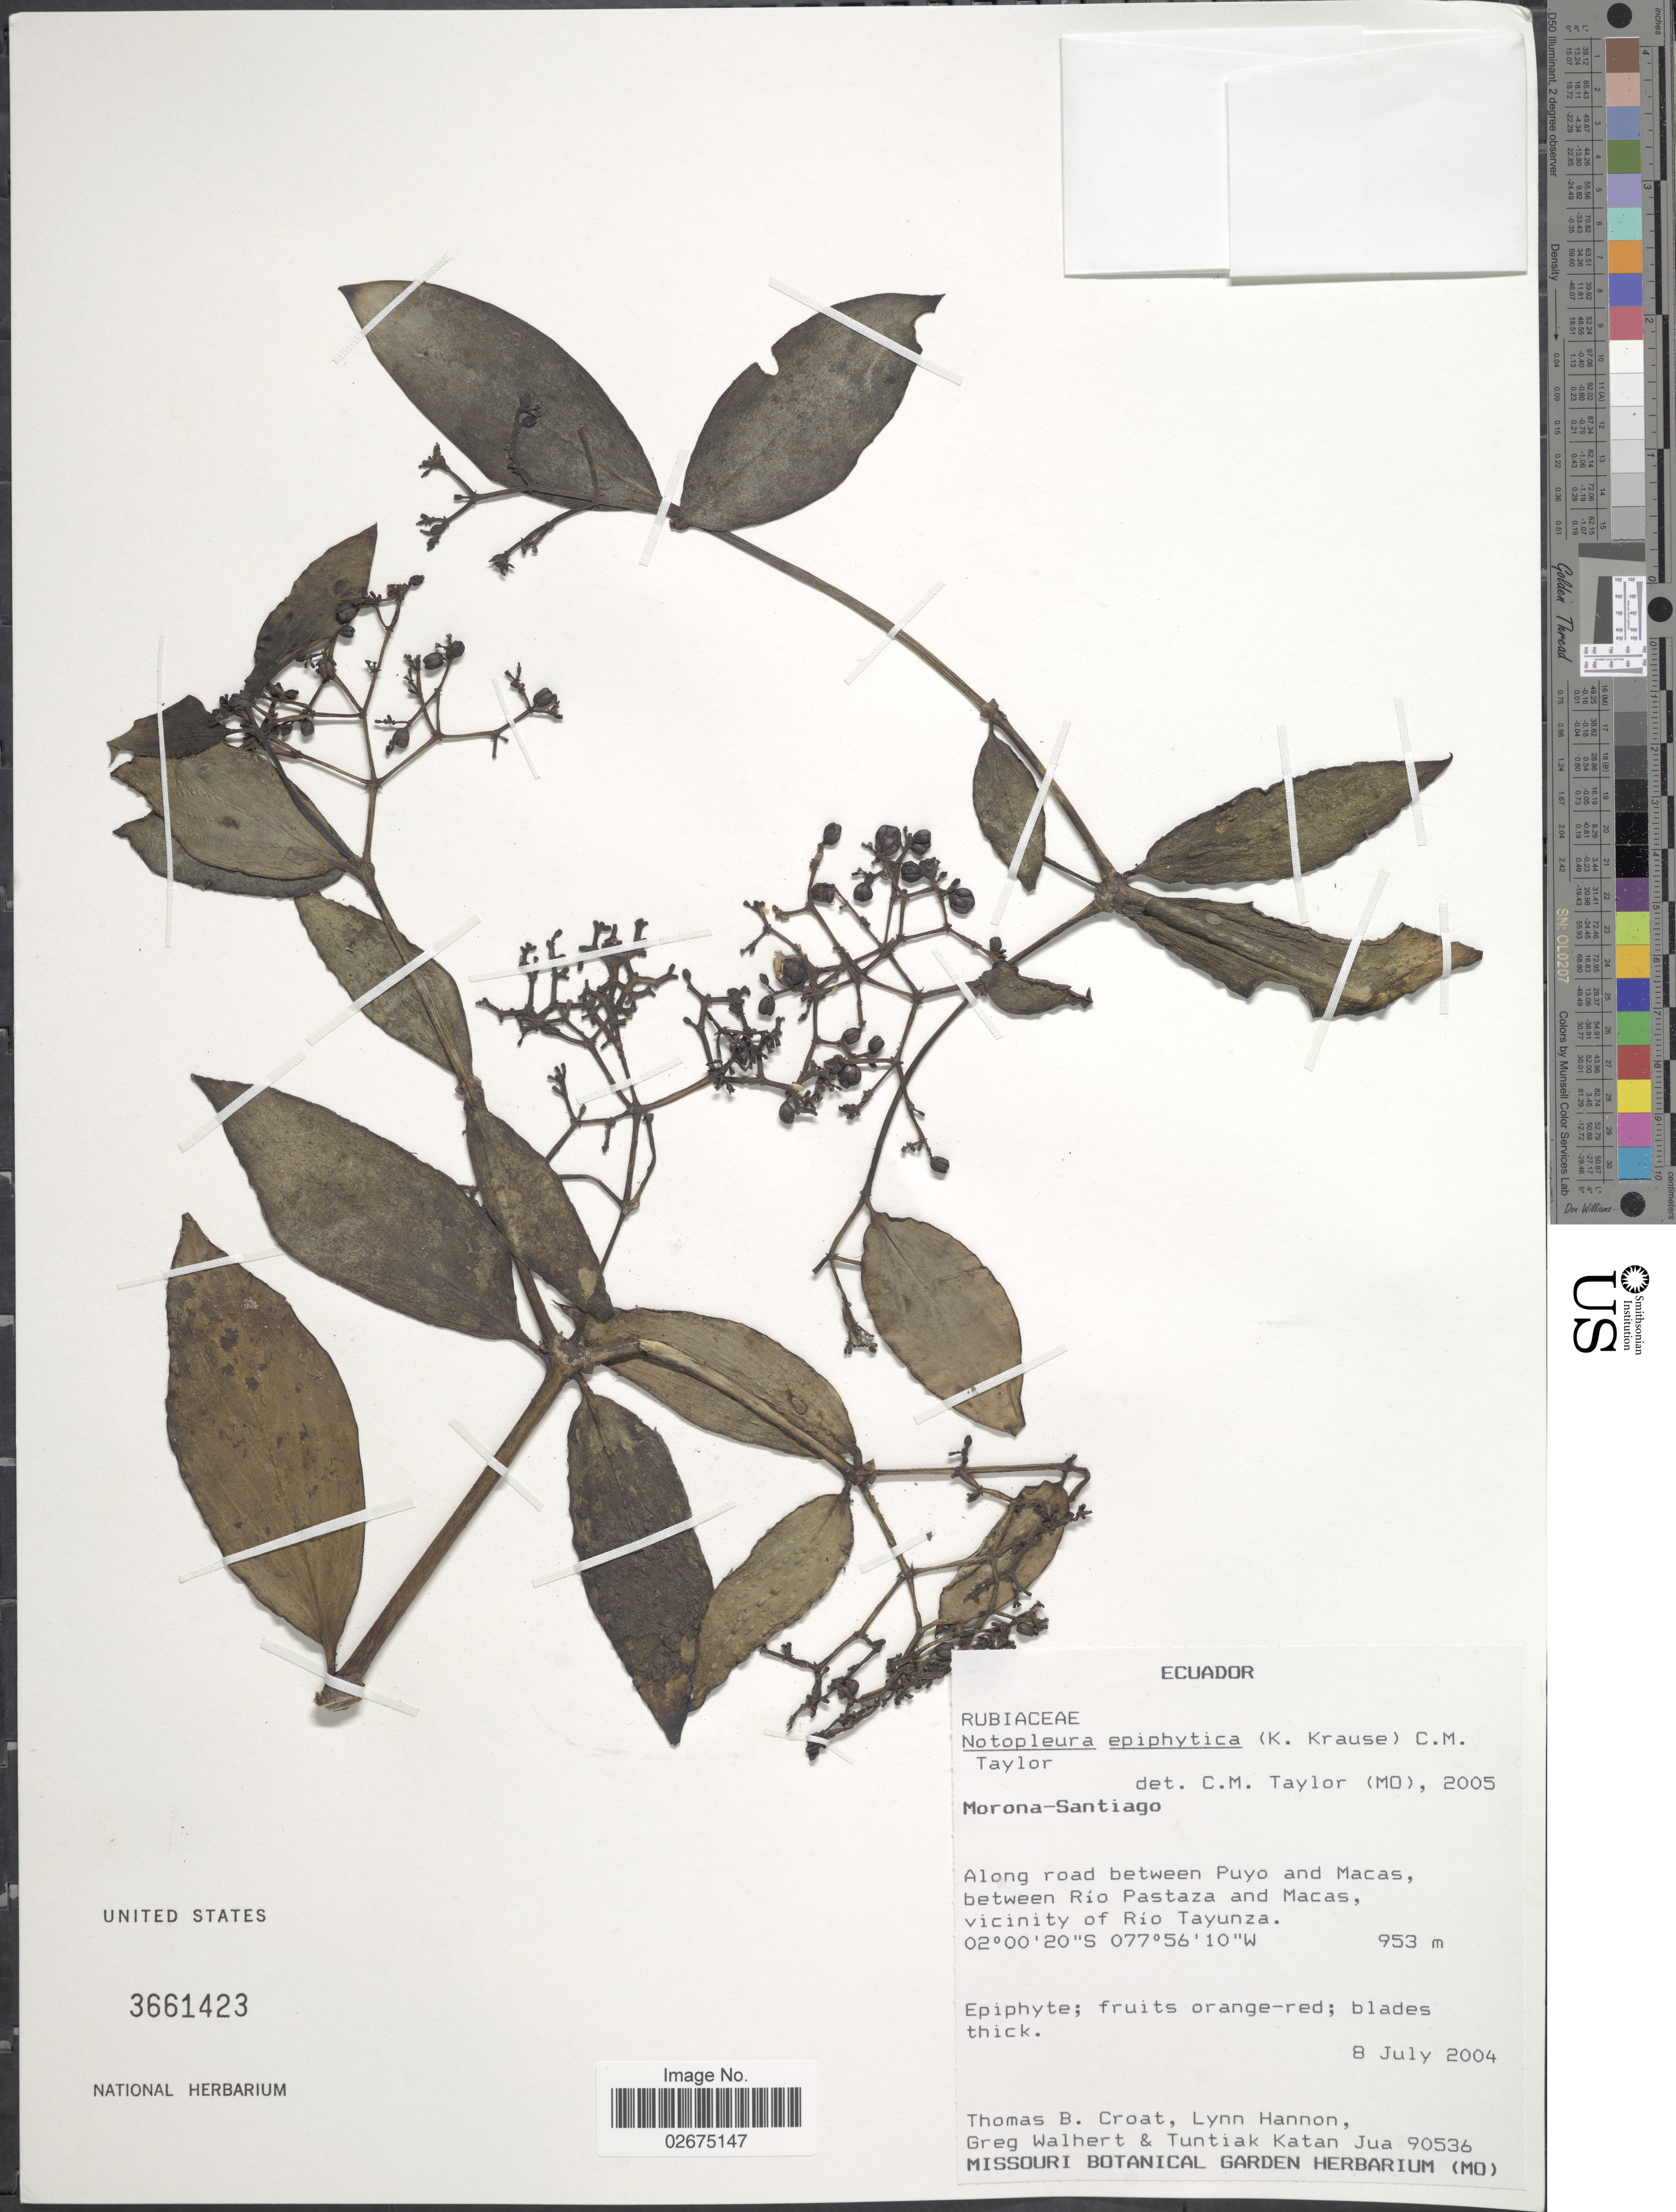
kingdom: Plantae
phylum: Tracheophyta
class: Magnoliopsida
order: Gentianales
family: Rubiaceae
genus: Notopleura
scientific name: Notopleura epiphytica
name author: (K. Krause) C.M. Taylor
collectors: T. B. Croat, L. Hannon, G. Walhert & T. Katan Jua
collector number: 90536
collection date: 2004-07-08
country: Ecuador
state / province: Morona-Santiago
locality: Along road between Puyo and Macas, between Rio Pastaza and Macas, vicinity of Rio Tayunza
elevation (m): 953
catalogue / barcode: US 3661423